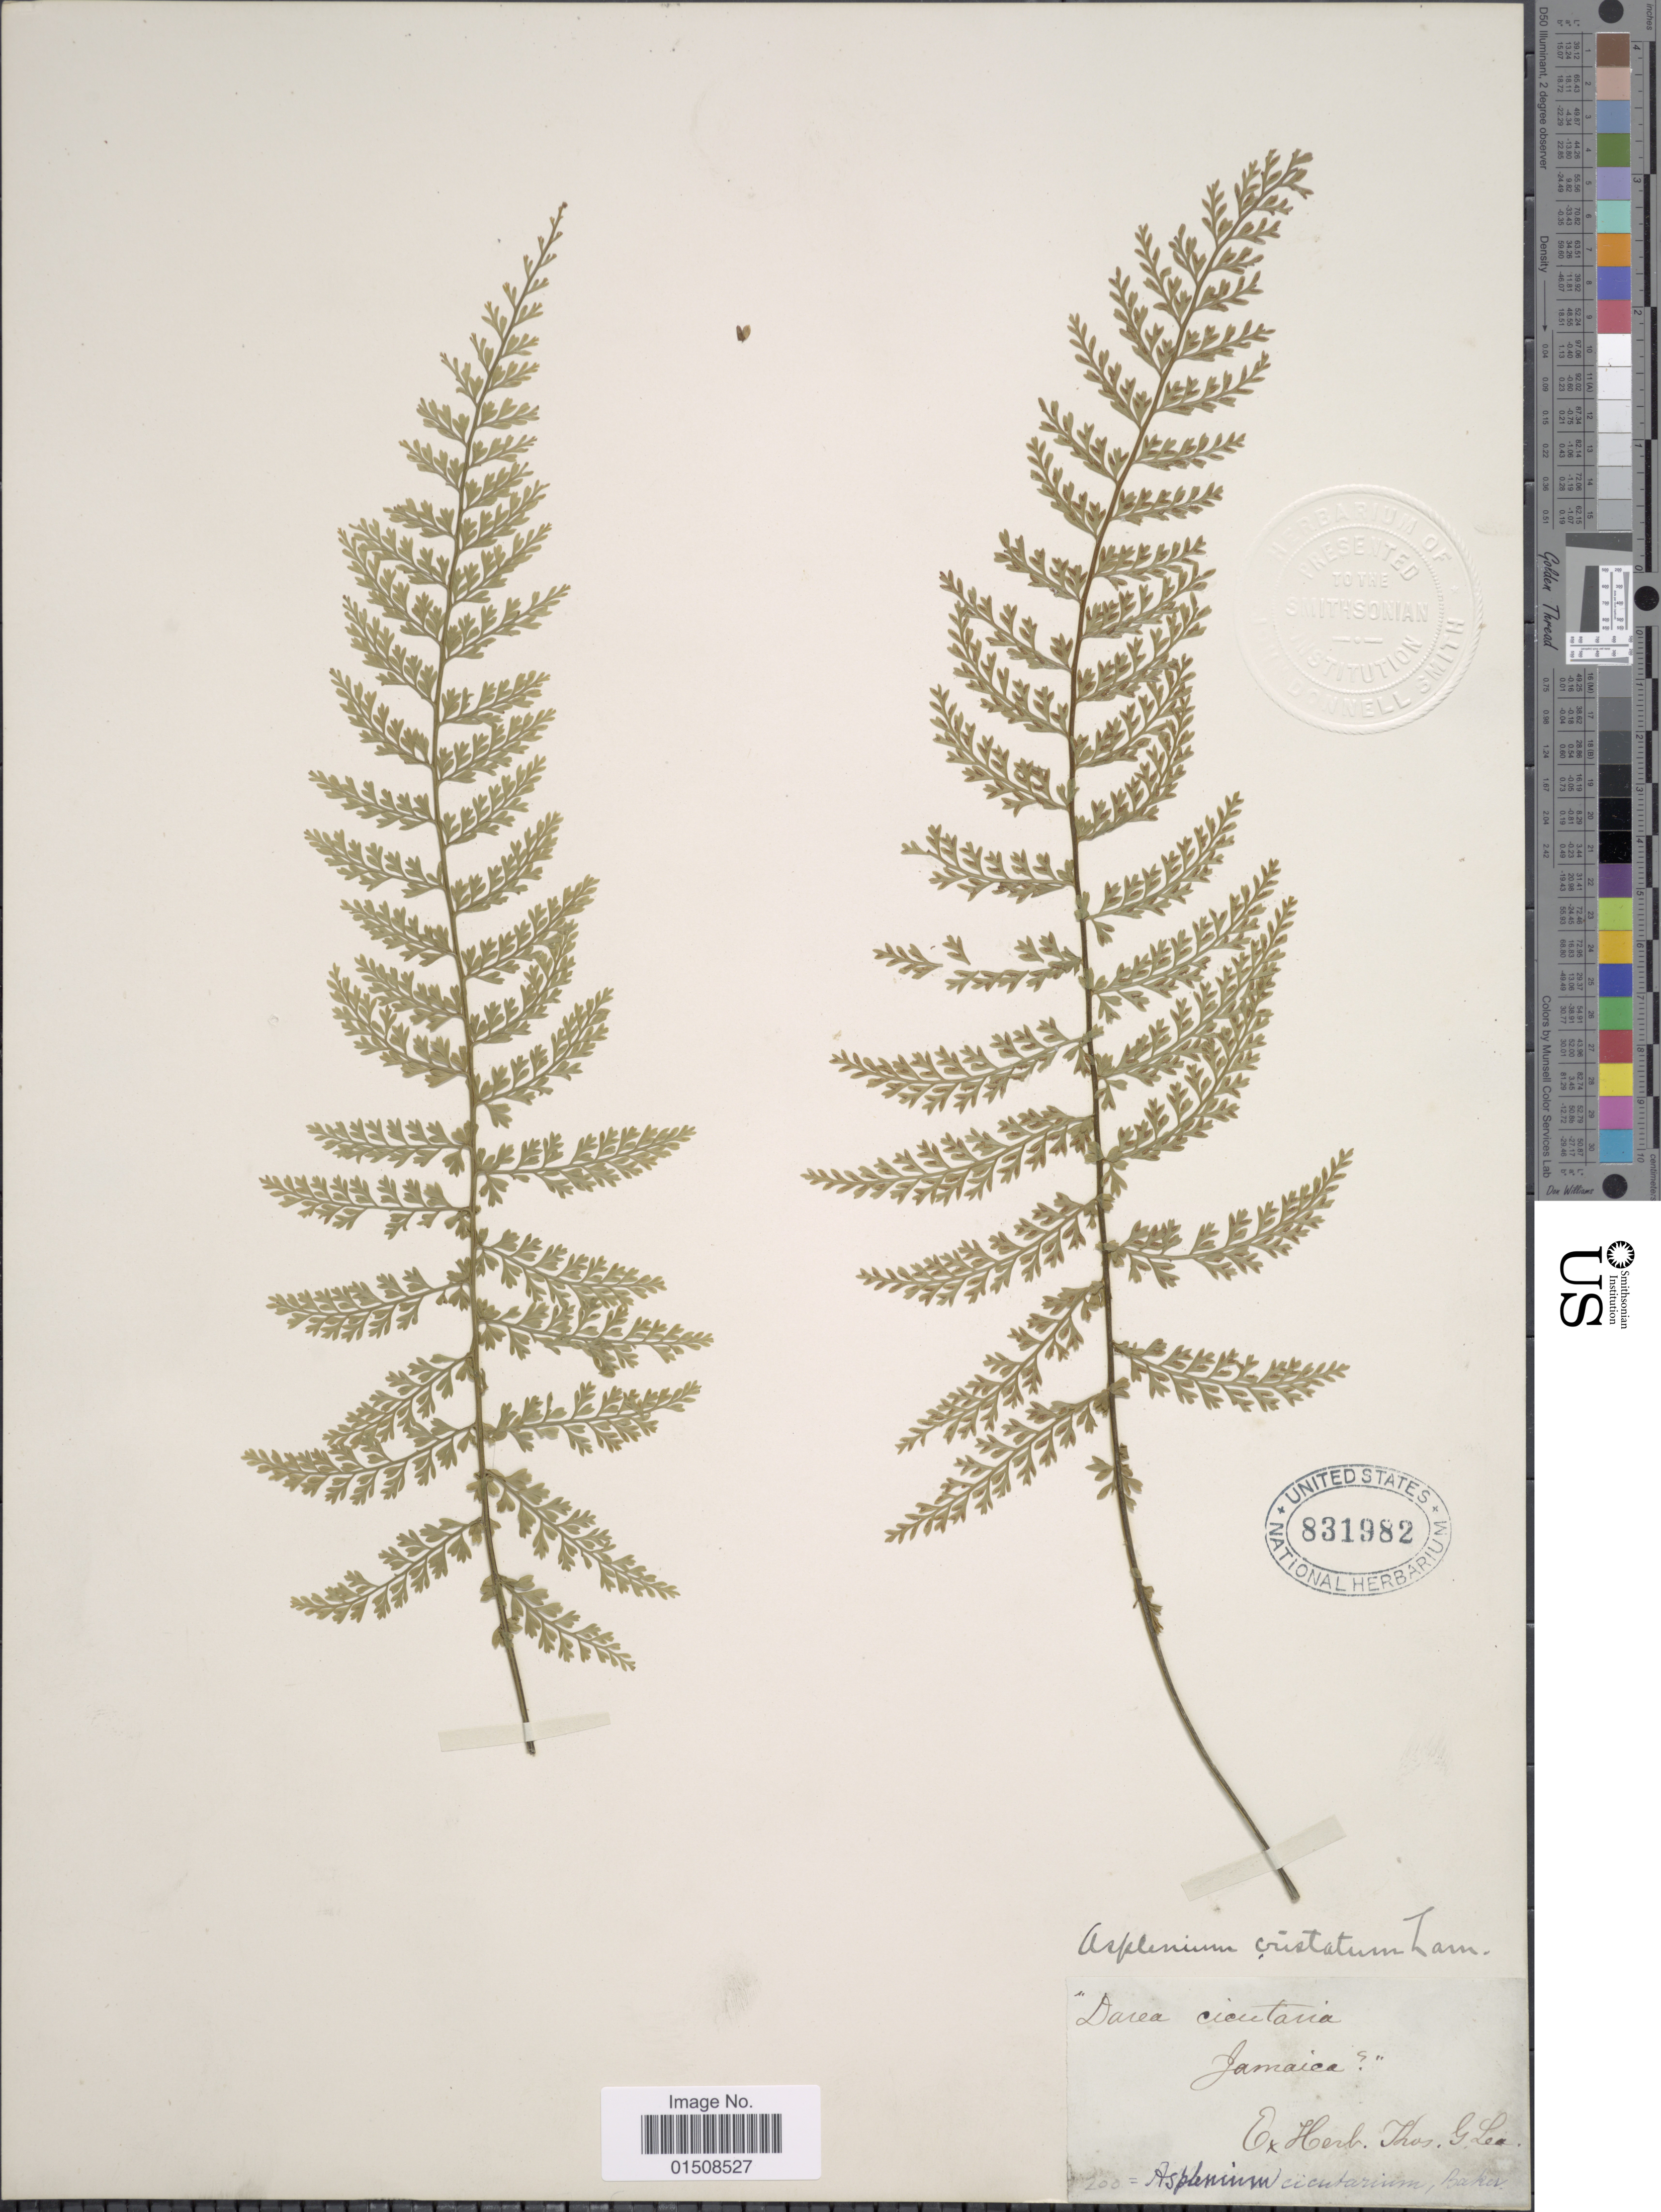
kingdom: Plantae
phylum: Tracheophyta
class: Polypodiopsida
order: Polypodiales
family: Aspleniaceae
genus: Asplenium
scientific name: Asplenium cristatum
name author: Lam.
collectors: ex herb. Thos. G. Lea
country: Jamaica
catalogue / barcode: US 831982